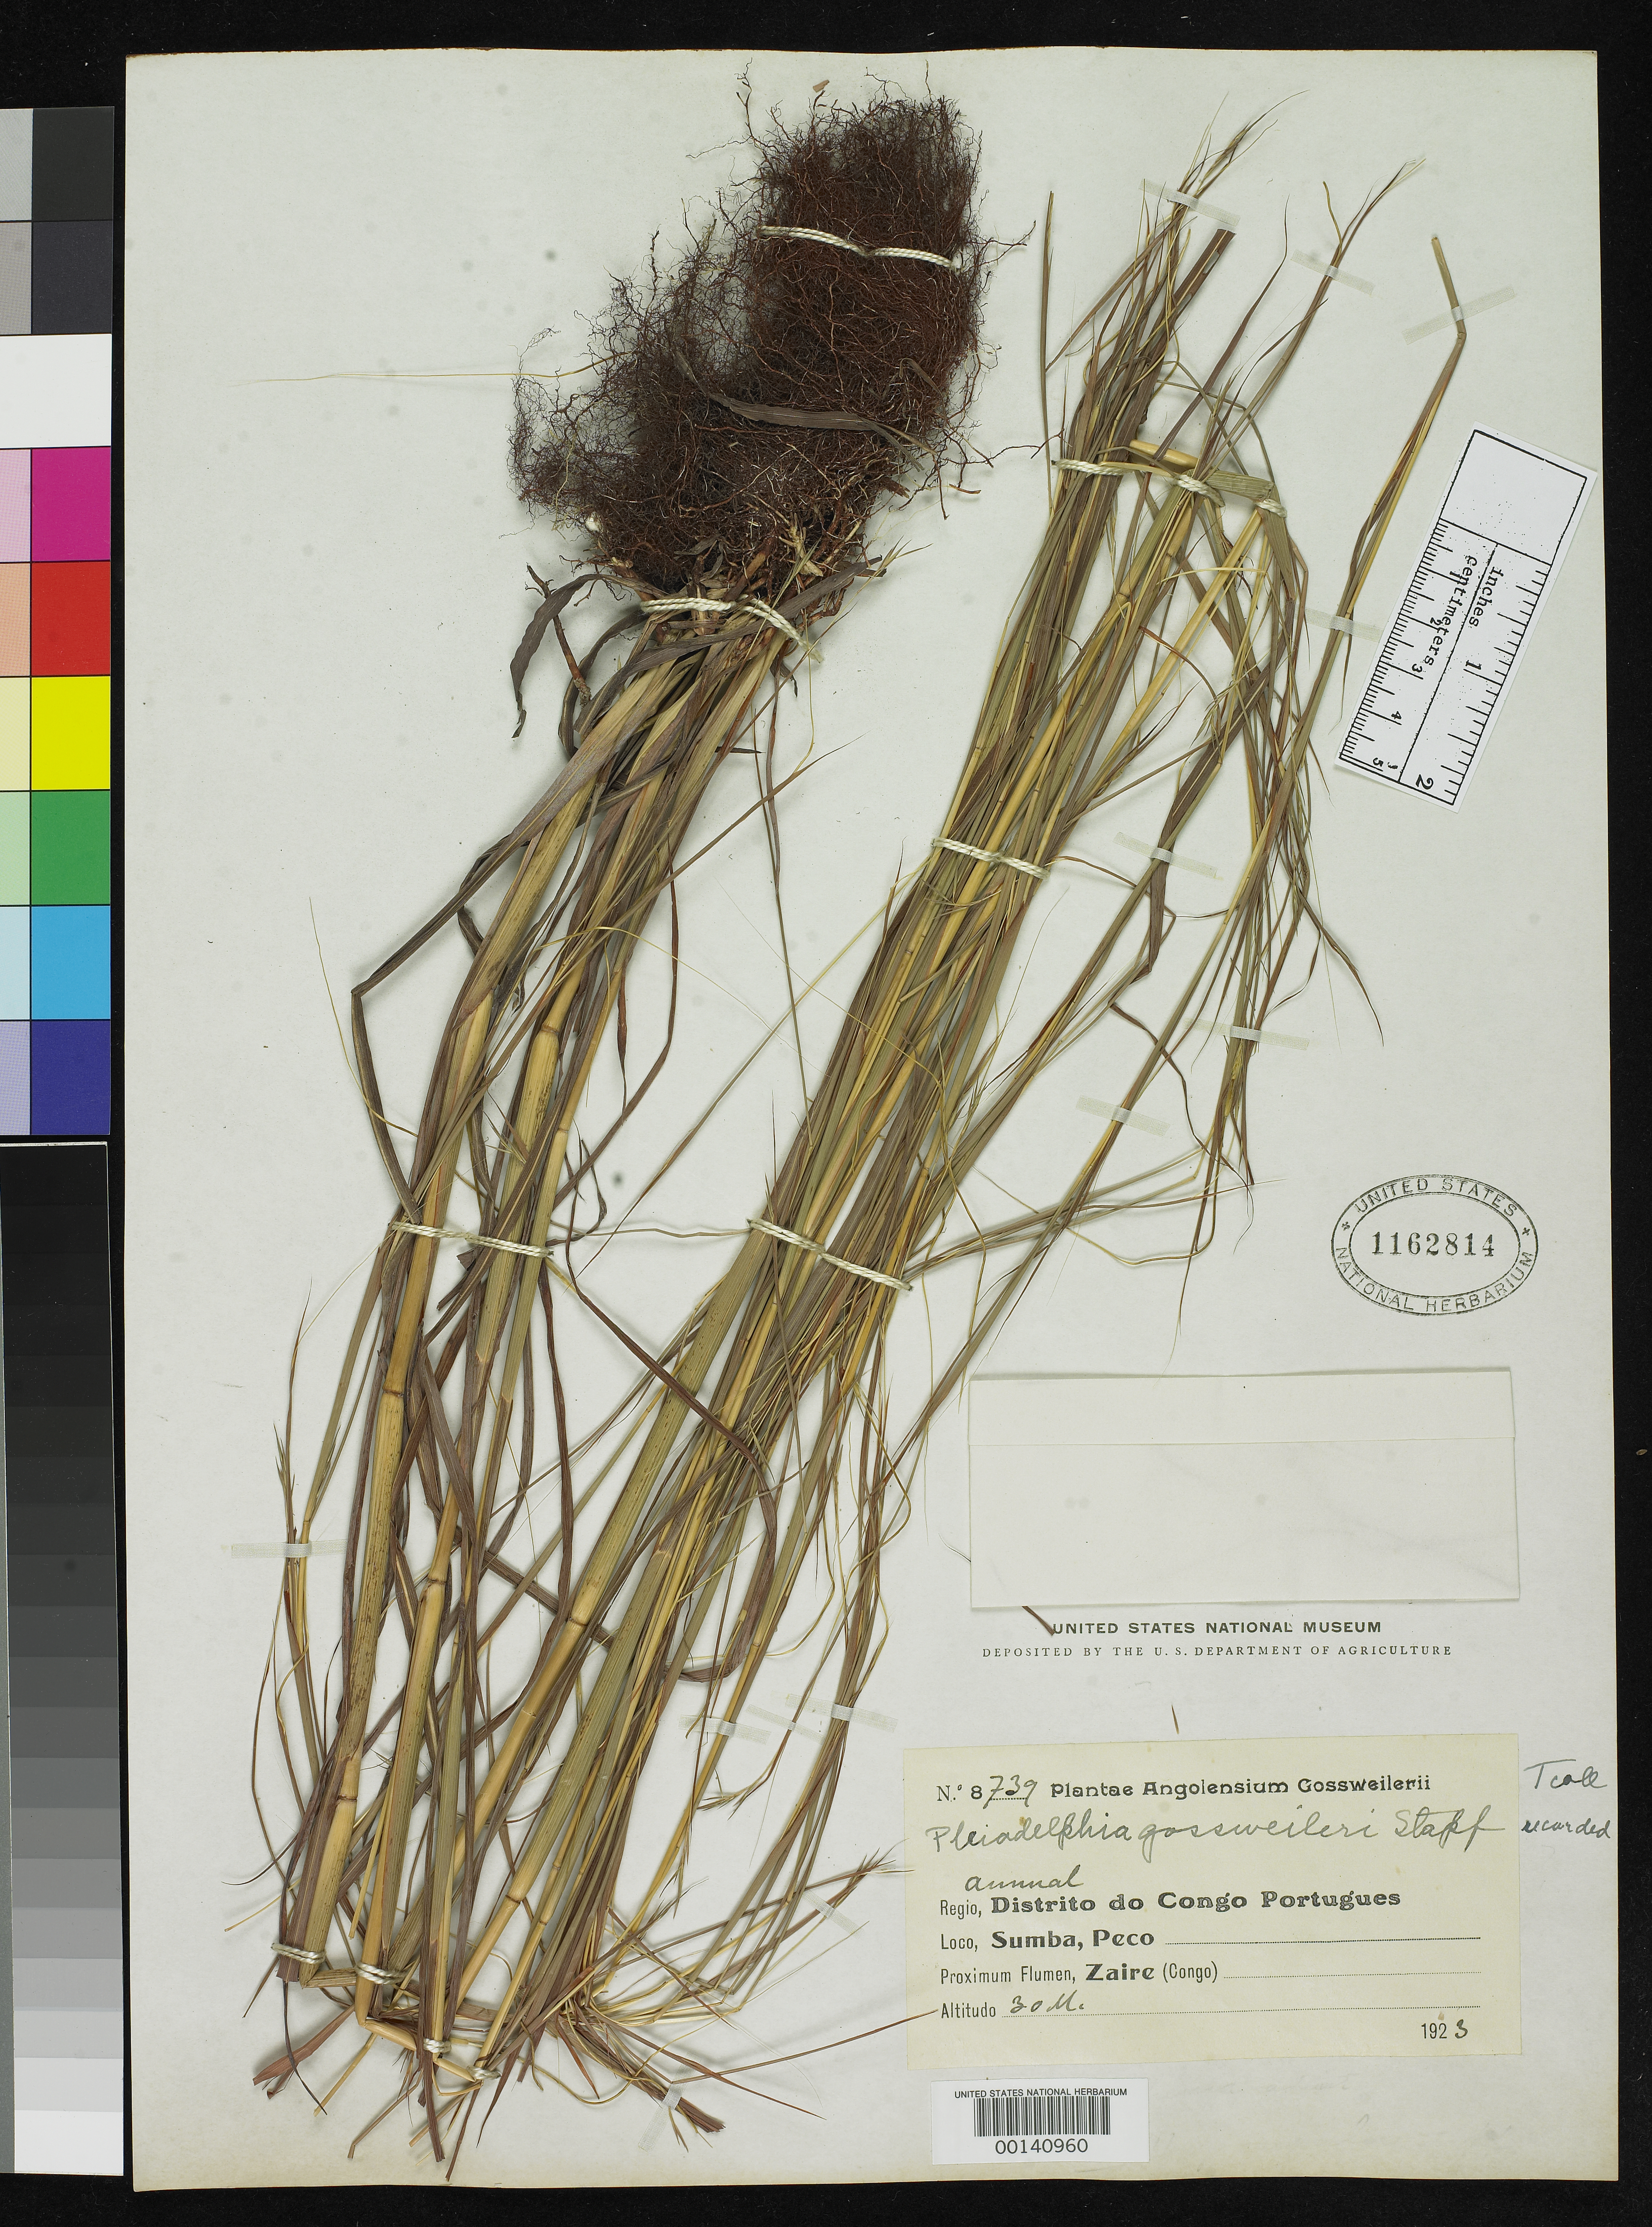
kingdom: Plantae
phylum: Tracheophyta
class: Liliopsida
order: Poales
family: Poaceae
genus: Pleiadelphia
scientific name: Pleiadelphia gossweileri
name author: Stapf in Hook. f.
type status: Type Collection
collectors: J. Gossweiler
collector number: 8739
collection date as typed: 1923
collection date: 1923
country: Angola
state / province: Cabinda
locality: Sumba, Peco.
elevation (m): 30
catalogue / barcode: US 1162814